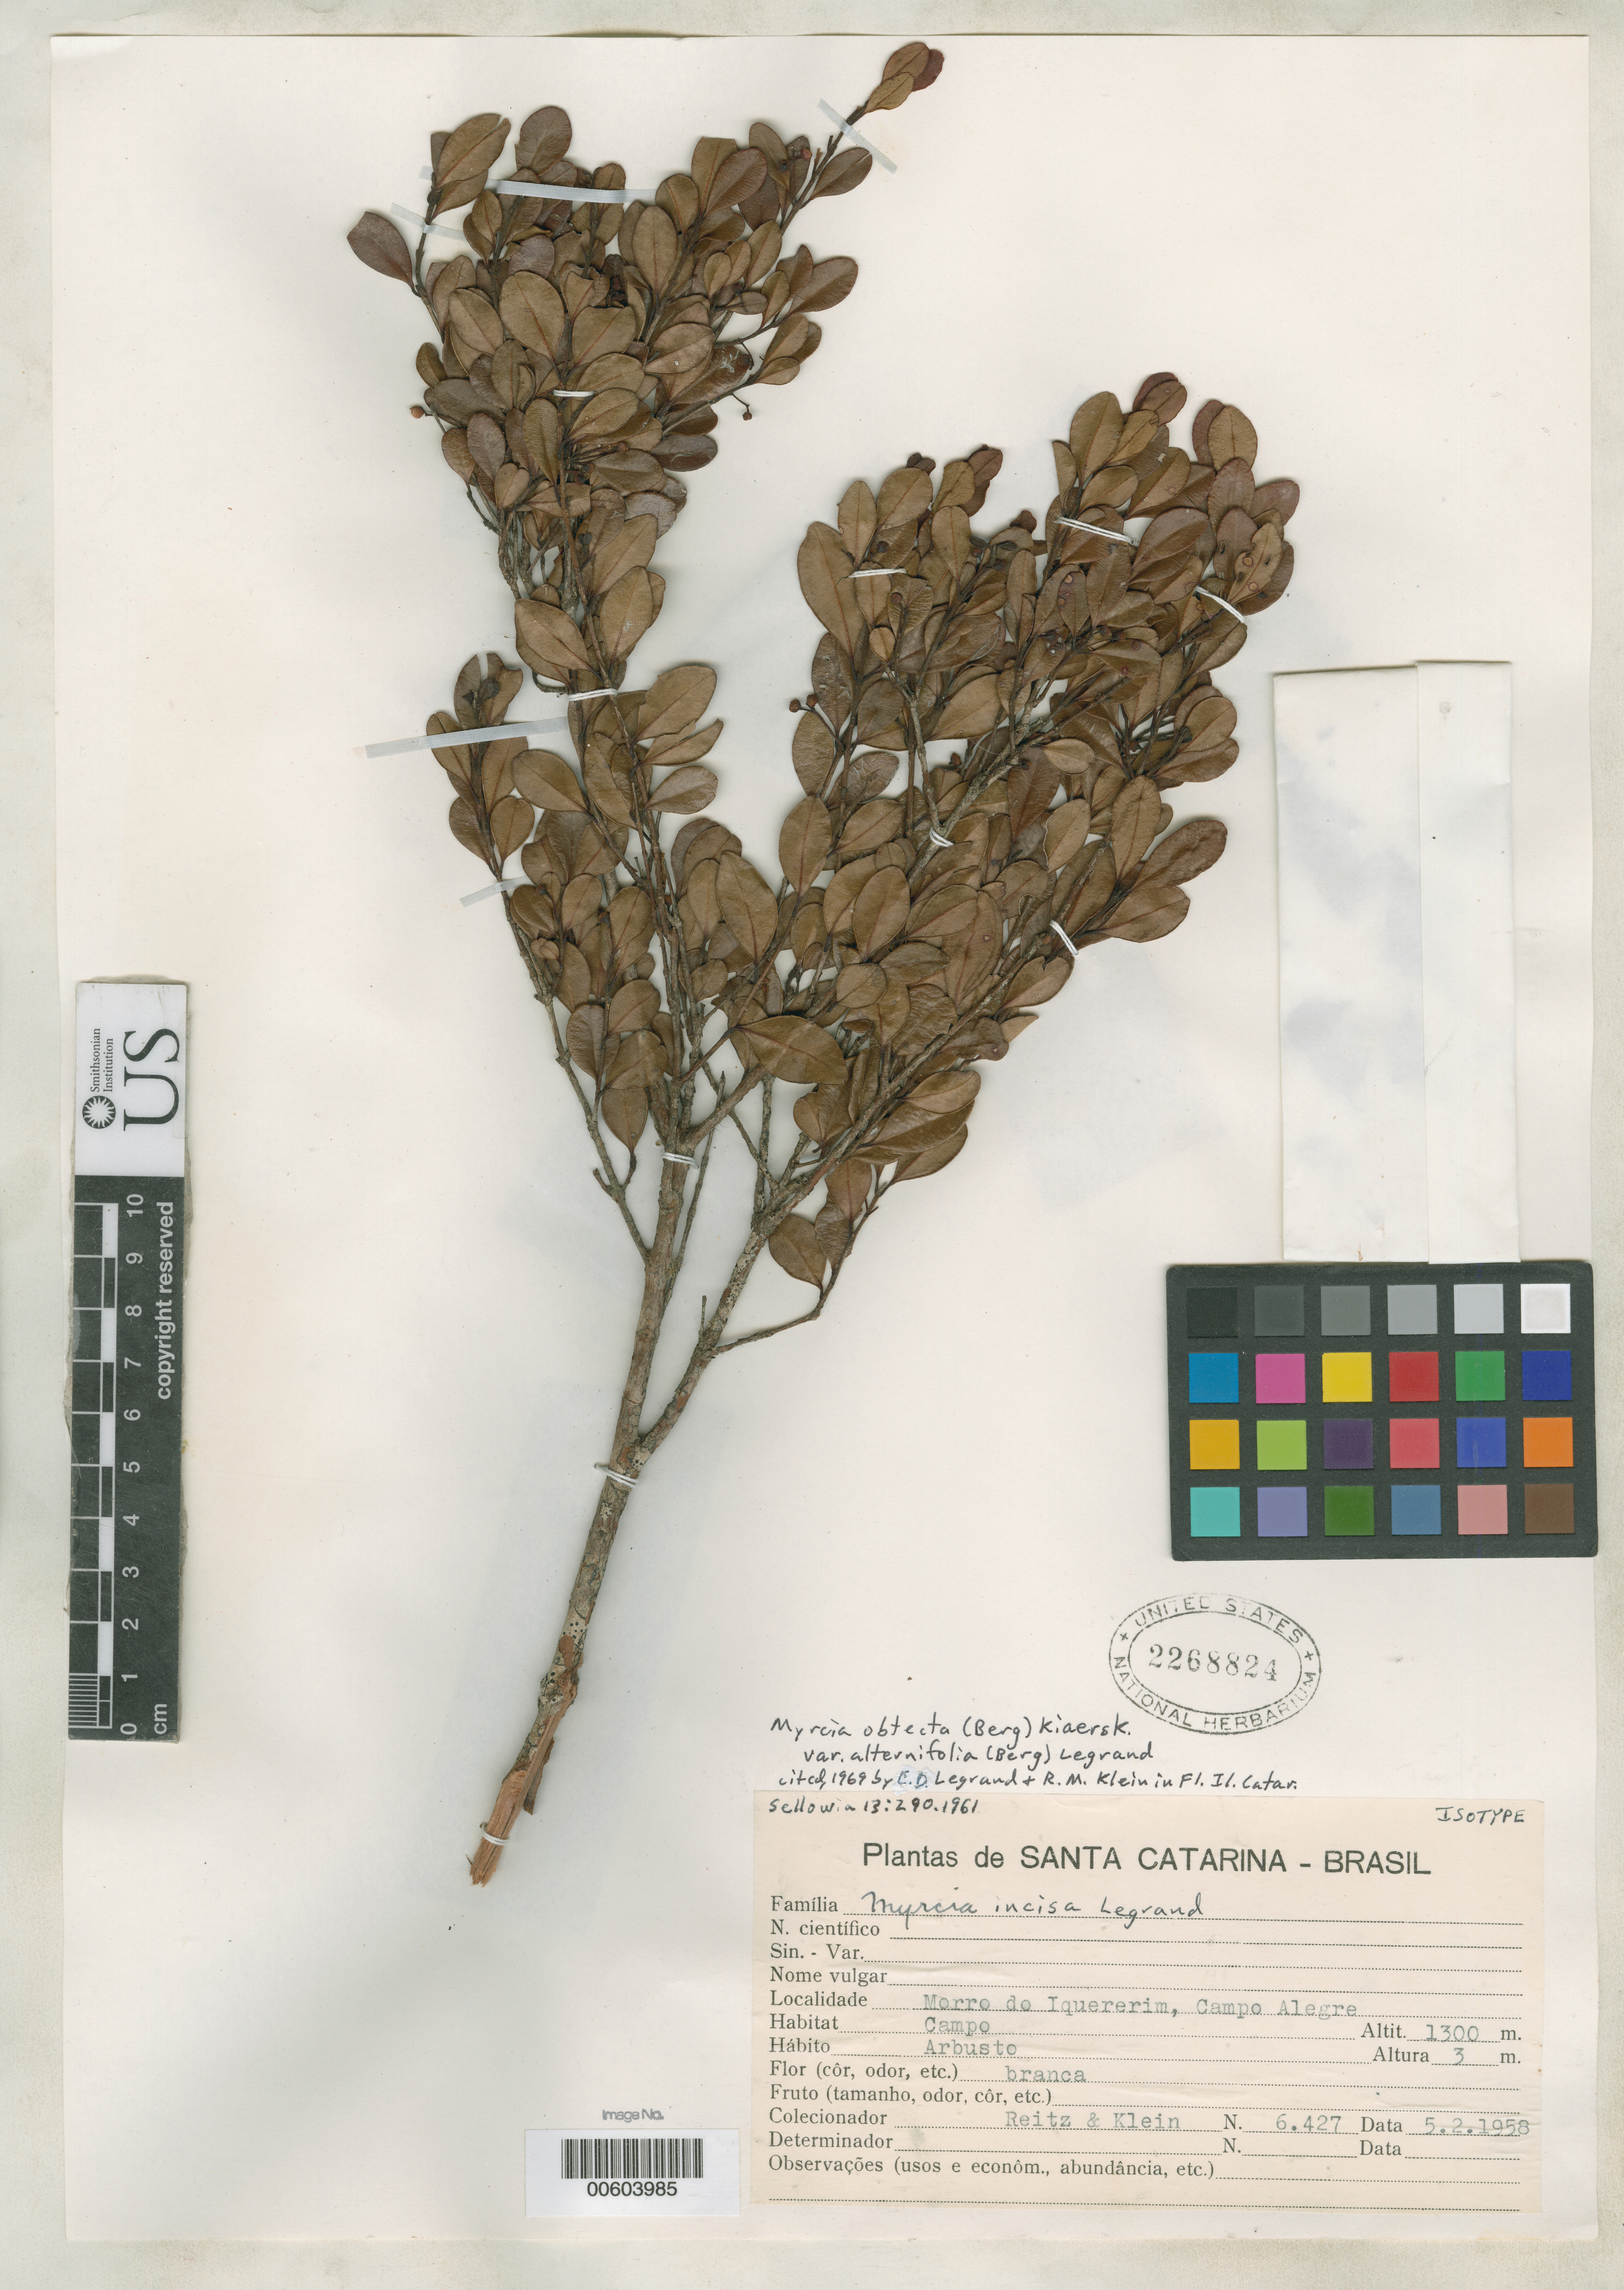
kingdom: Plantae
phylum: Tracheophyta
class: Magnoliopsida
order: Myrtales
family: Myrtaceae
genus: Myrcia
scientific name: Myrcia incisa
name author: D. Legrand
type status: Isotype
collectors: R. Reitz & R. M. Klein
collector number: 6427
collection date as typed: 05 Feb 1958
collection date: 1958-02-05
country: Brazil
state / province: Santa Catarina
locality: Morro do Iquererim, Campo Alegre.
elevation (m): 1300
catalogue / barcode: US 2268824